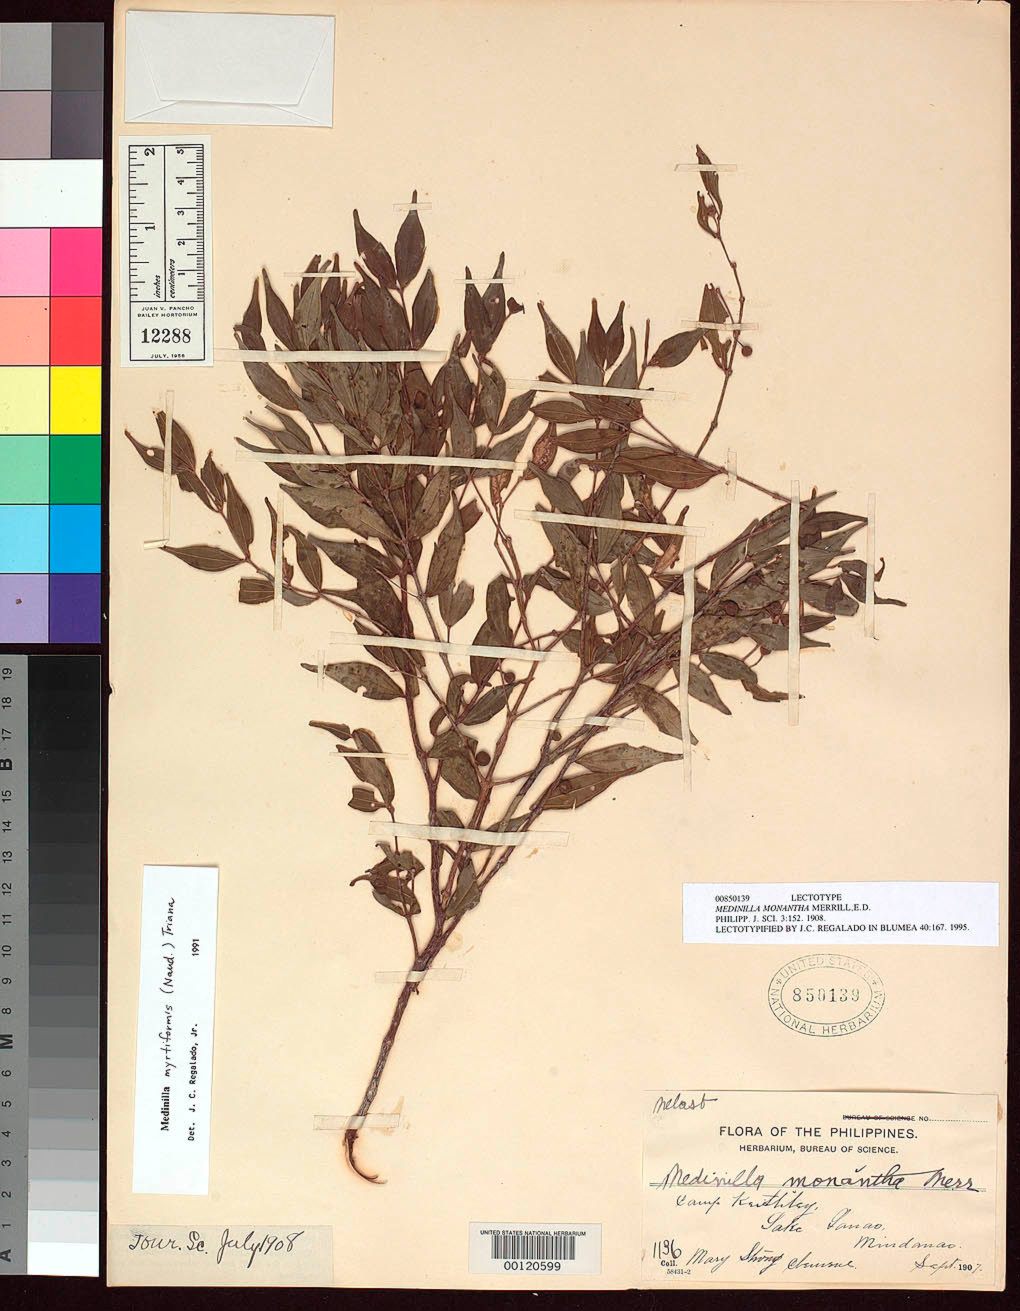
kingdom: Plantae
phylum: Tracheophyta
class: Magnoliopsida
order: Myrtales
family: Melastomataceae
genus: Medinilla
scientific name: Medinilla monantha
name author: Merr.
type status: Lectotype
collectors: M. S. Clemens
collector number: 1136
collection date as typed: Sep 1907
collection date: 1907-09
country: Philippines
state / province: Muslim Mindanao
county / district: Lanao del Sur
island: Mindanao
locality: Camp Keithley.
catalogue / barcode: US 850139